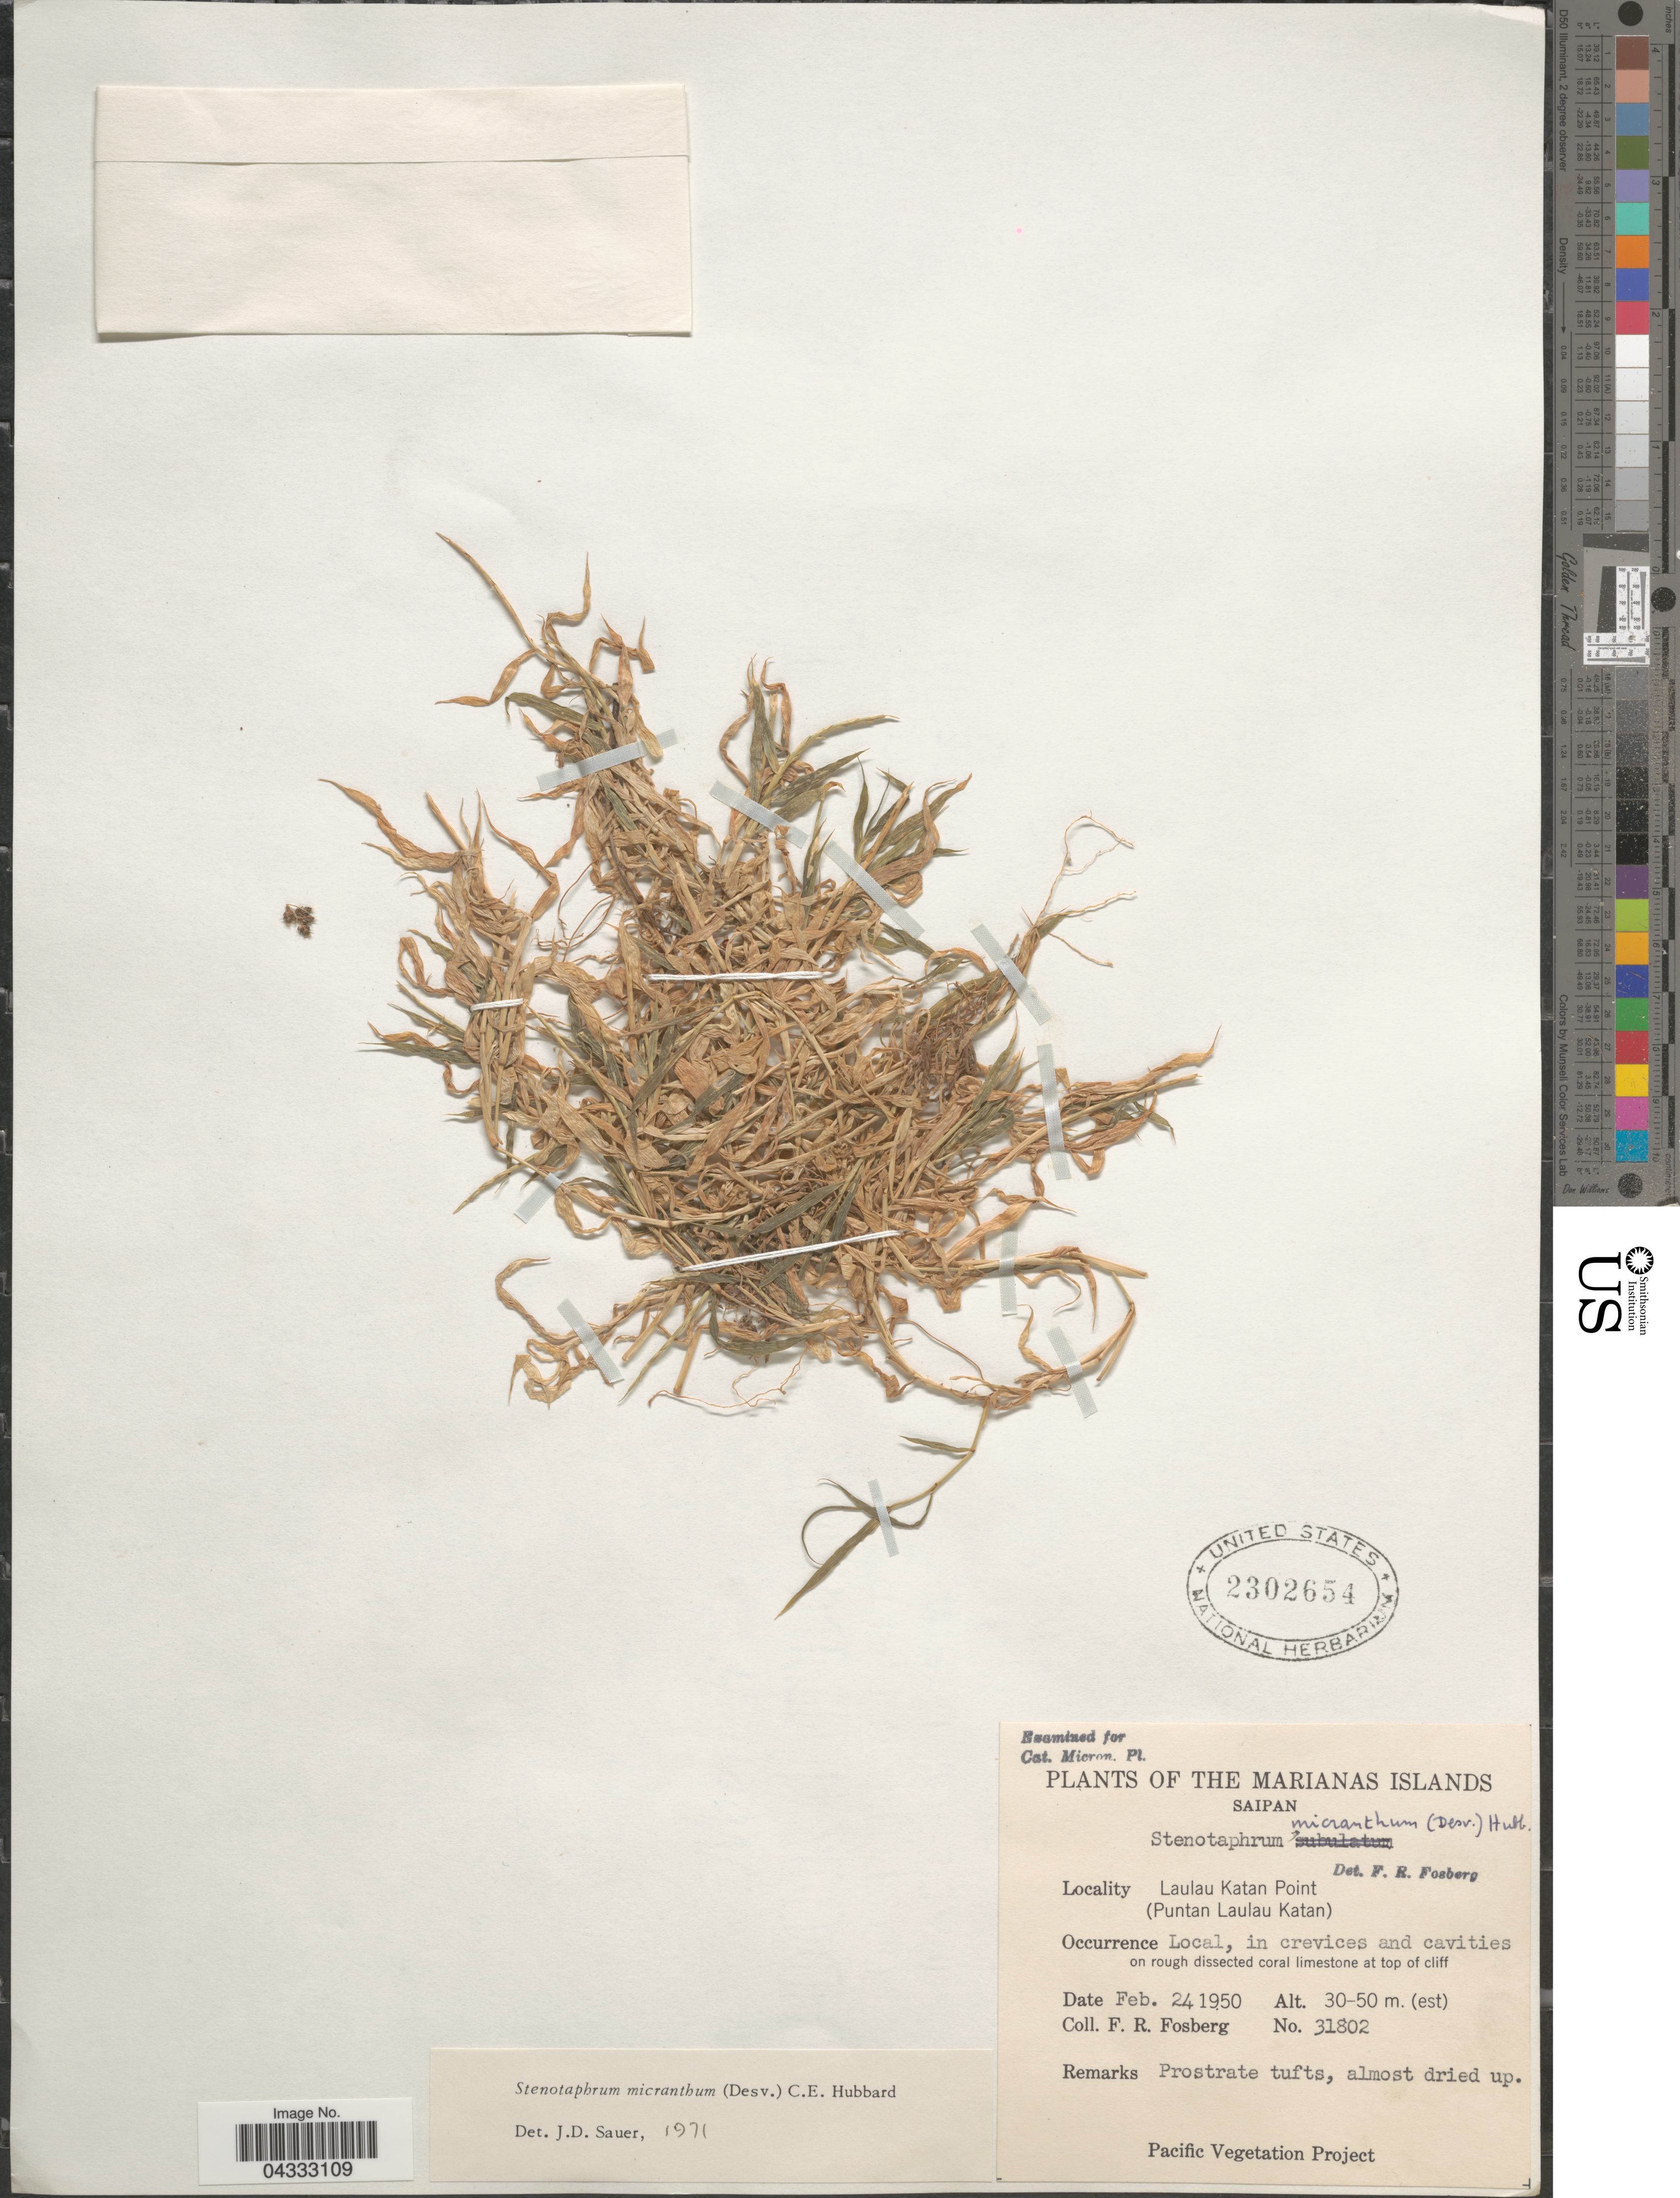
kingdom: Plantae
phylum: Tracheophyta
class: Liliopsida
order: Poales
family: Poaceae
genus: Stenotaphrum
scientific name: Stenotaphrum micranthum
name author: (Desv.) C.E. Hubb.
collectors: F. R. Fosberg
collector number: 31802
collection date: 1950-02-24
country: Northern Mariana Islands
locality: The Marianas Islands. Saipan. Laulau Katan Point. (Puntan Laulau Katan).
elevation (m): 30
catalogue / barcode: US 2302654